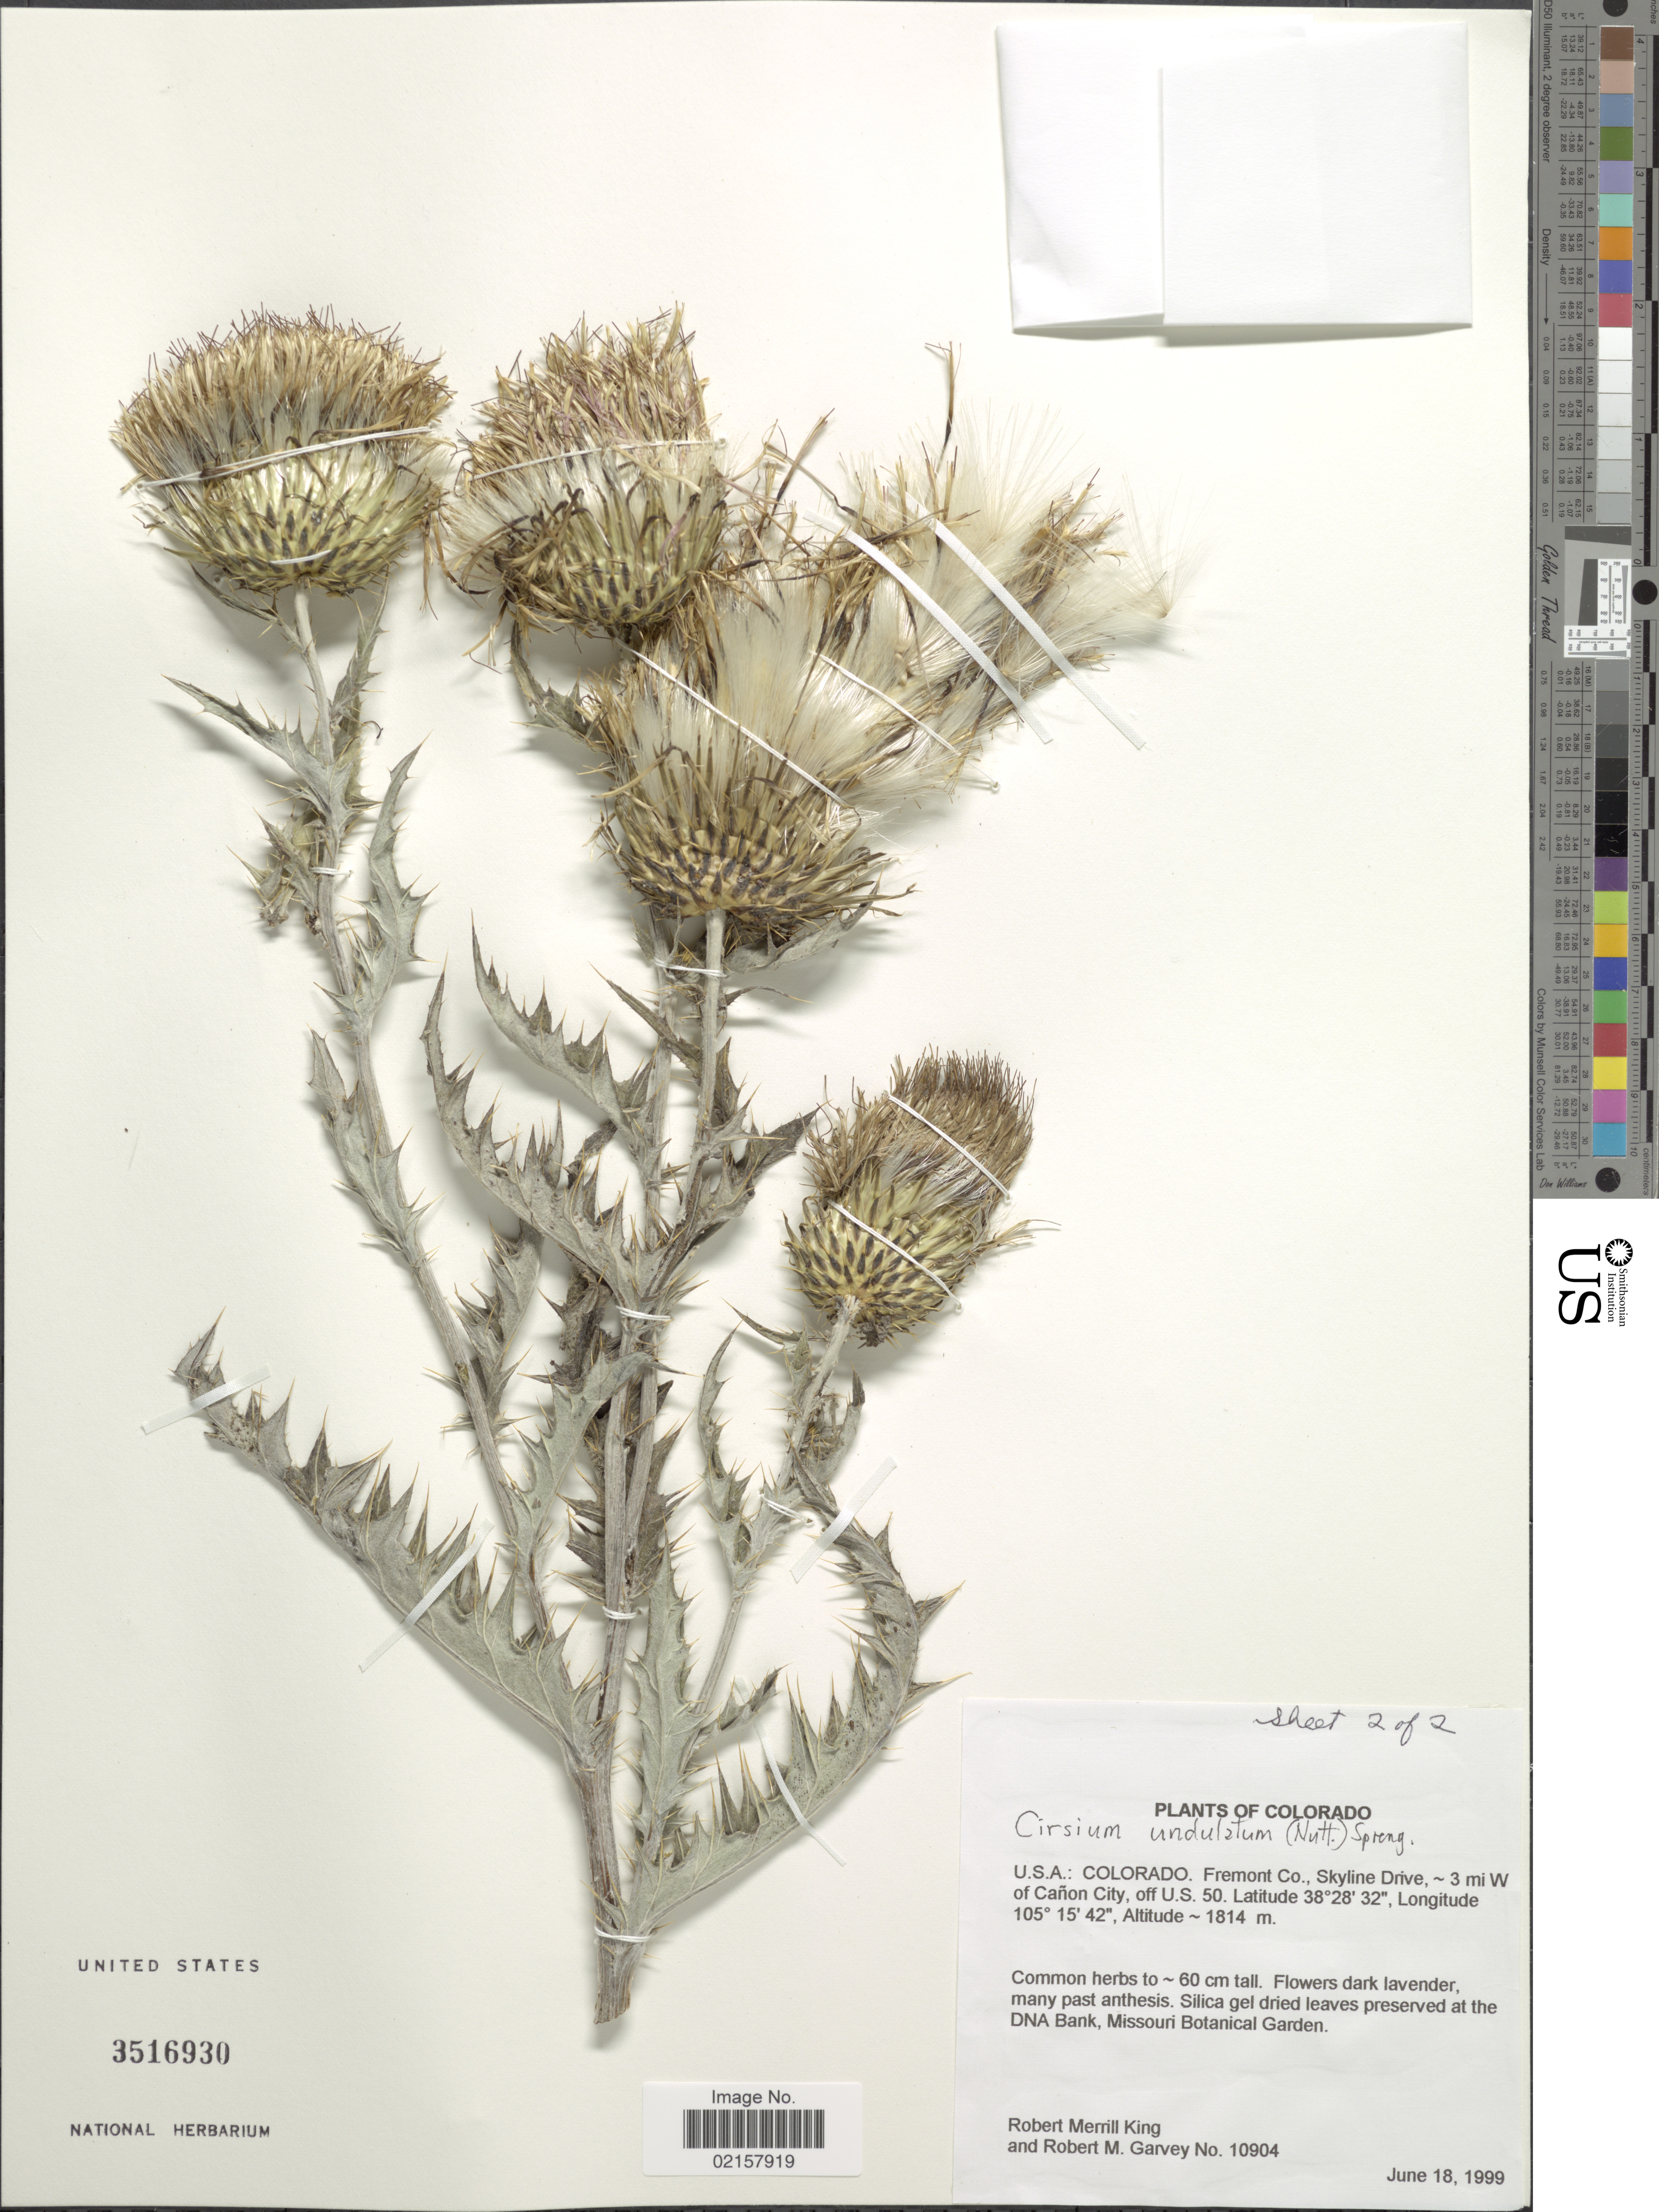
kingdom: Plantae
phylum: Tracheophyta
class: Magnoliopsida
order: Asterales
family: Asteraceae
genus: Cirsium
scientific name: Cirsium undulatum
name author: (Nutt.) Spreng.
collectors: R. M. King & R. Garvey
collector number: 10904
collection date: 1999-06-18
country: United States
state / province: Colorado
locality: Fremont Co., Skyline Drive, :3 mi W of Cañon City, off U.S. 50.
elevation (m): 1814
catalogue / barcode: US 3516930